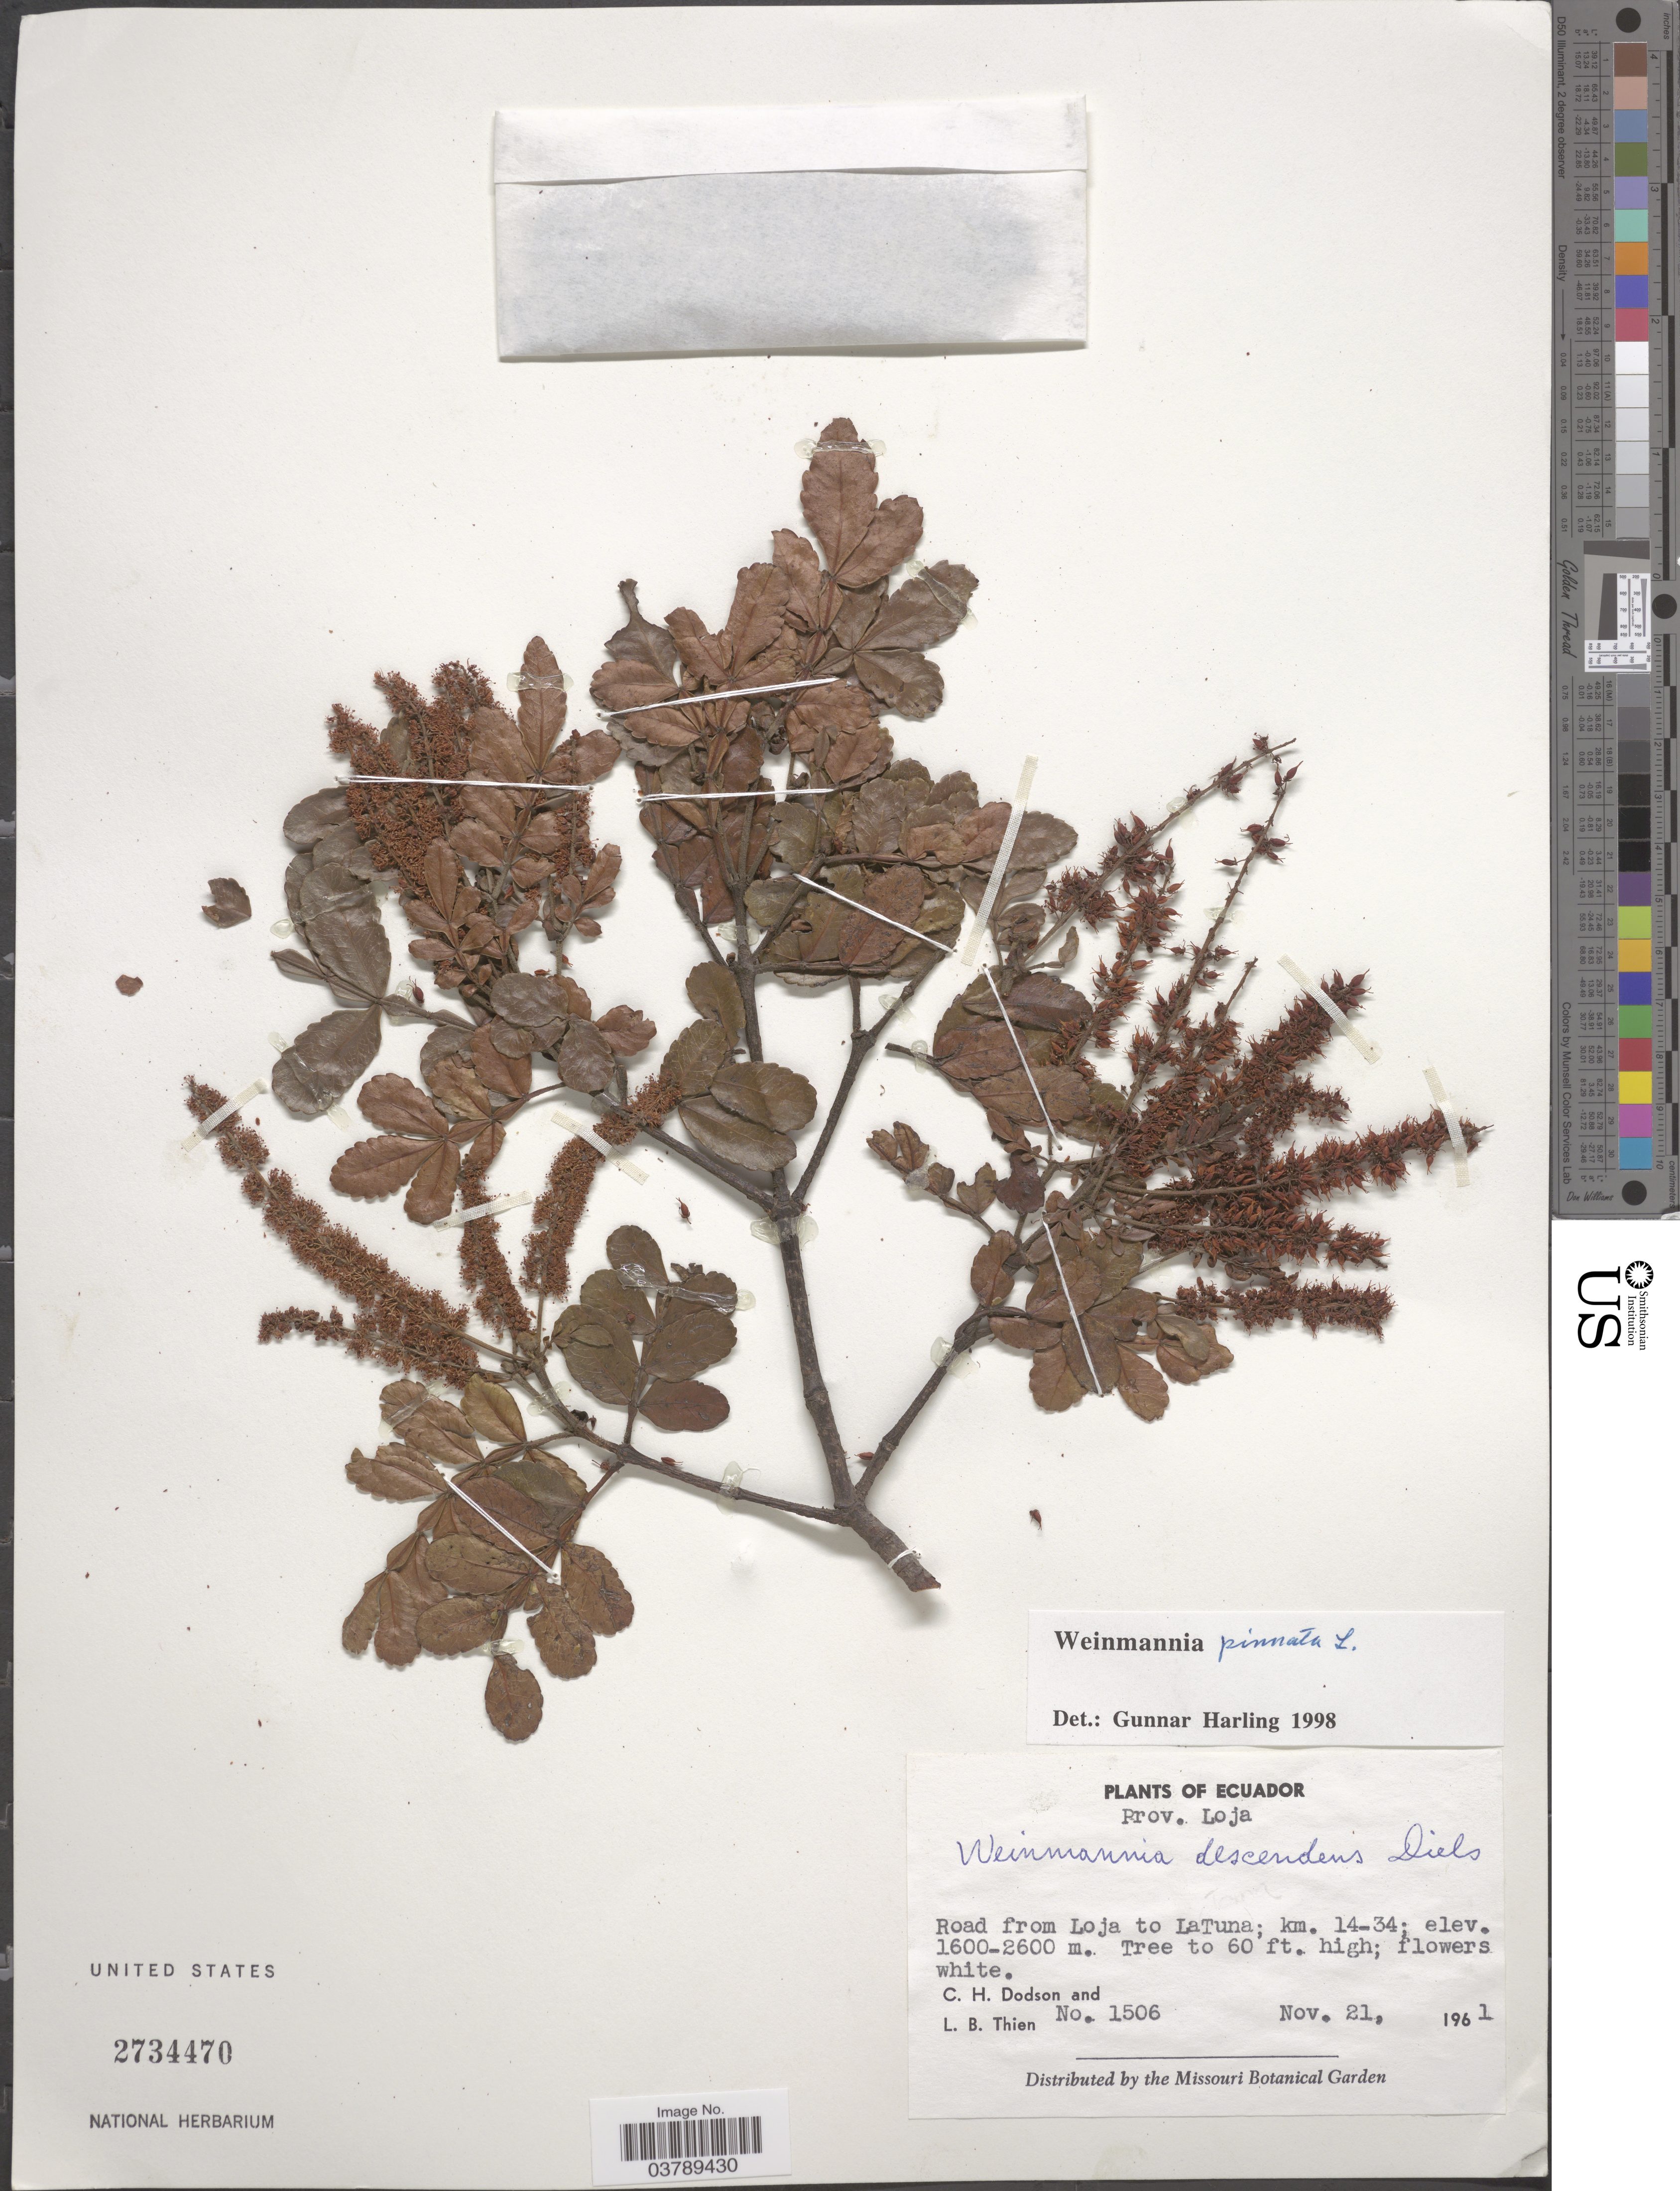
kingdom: Plantae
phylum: Tracheophyta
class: Magnoliopsida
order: Oxalidales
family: Cunoniaceae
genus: Weinmannia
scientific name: Weinmannia pinnata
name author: L.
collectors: C. H. Dodson & L. Thien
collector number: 1506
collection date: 1961-11-21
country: Ecuador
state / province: Loja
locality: Road from Loja to LaTuna; km. 14-34.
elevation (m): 1600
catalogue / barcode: US 2734470